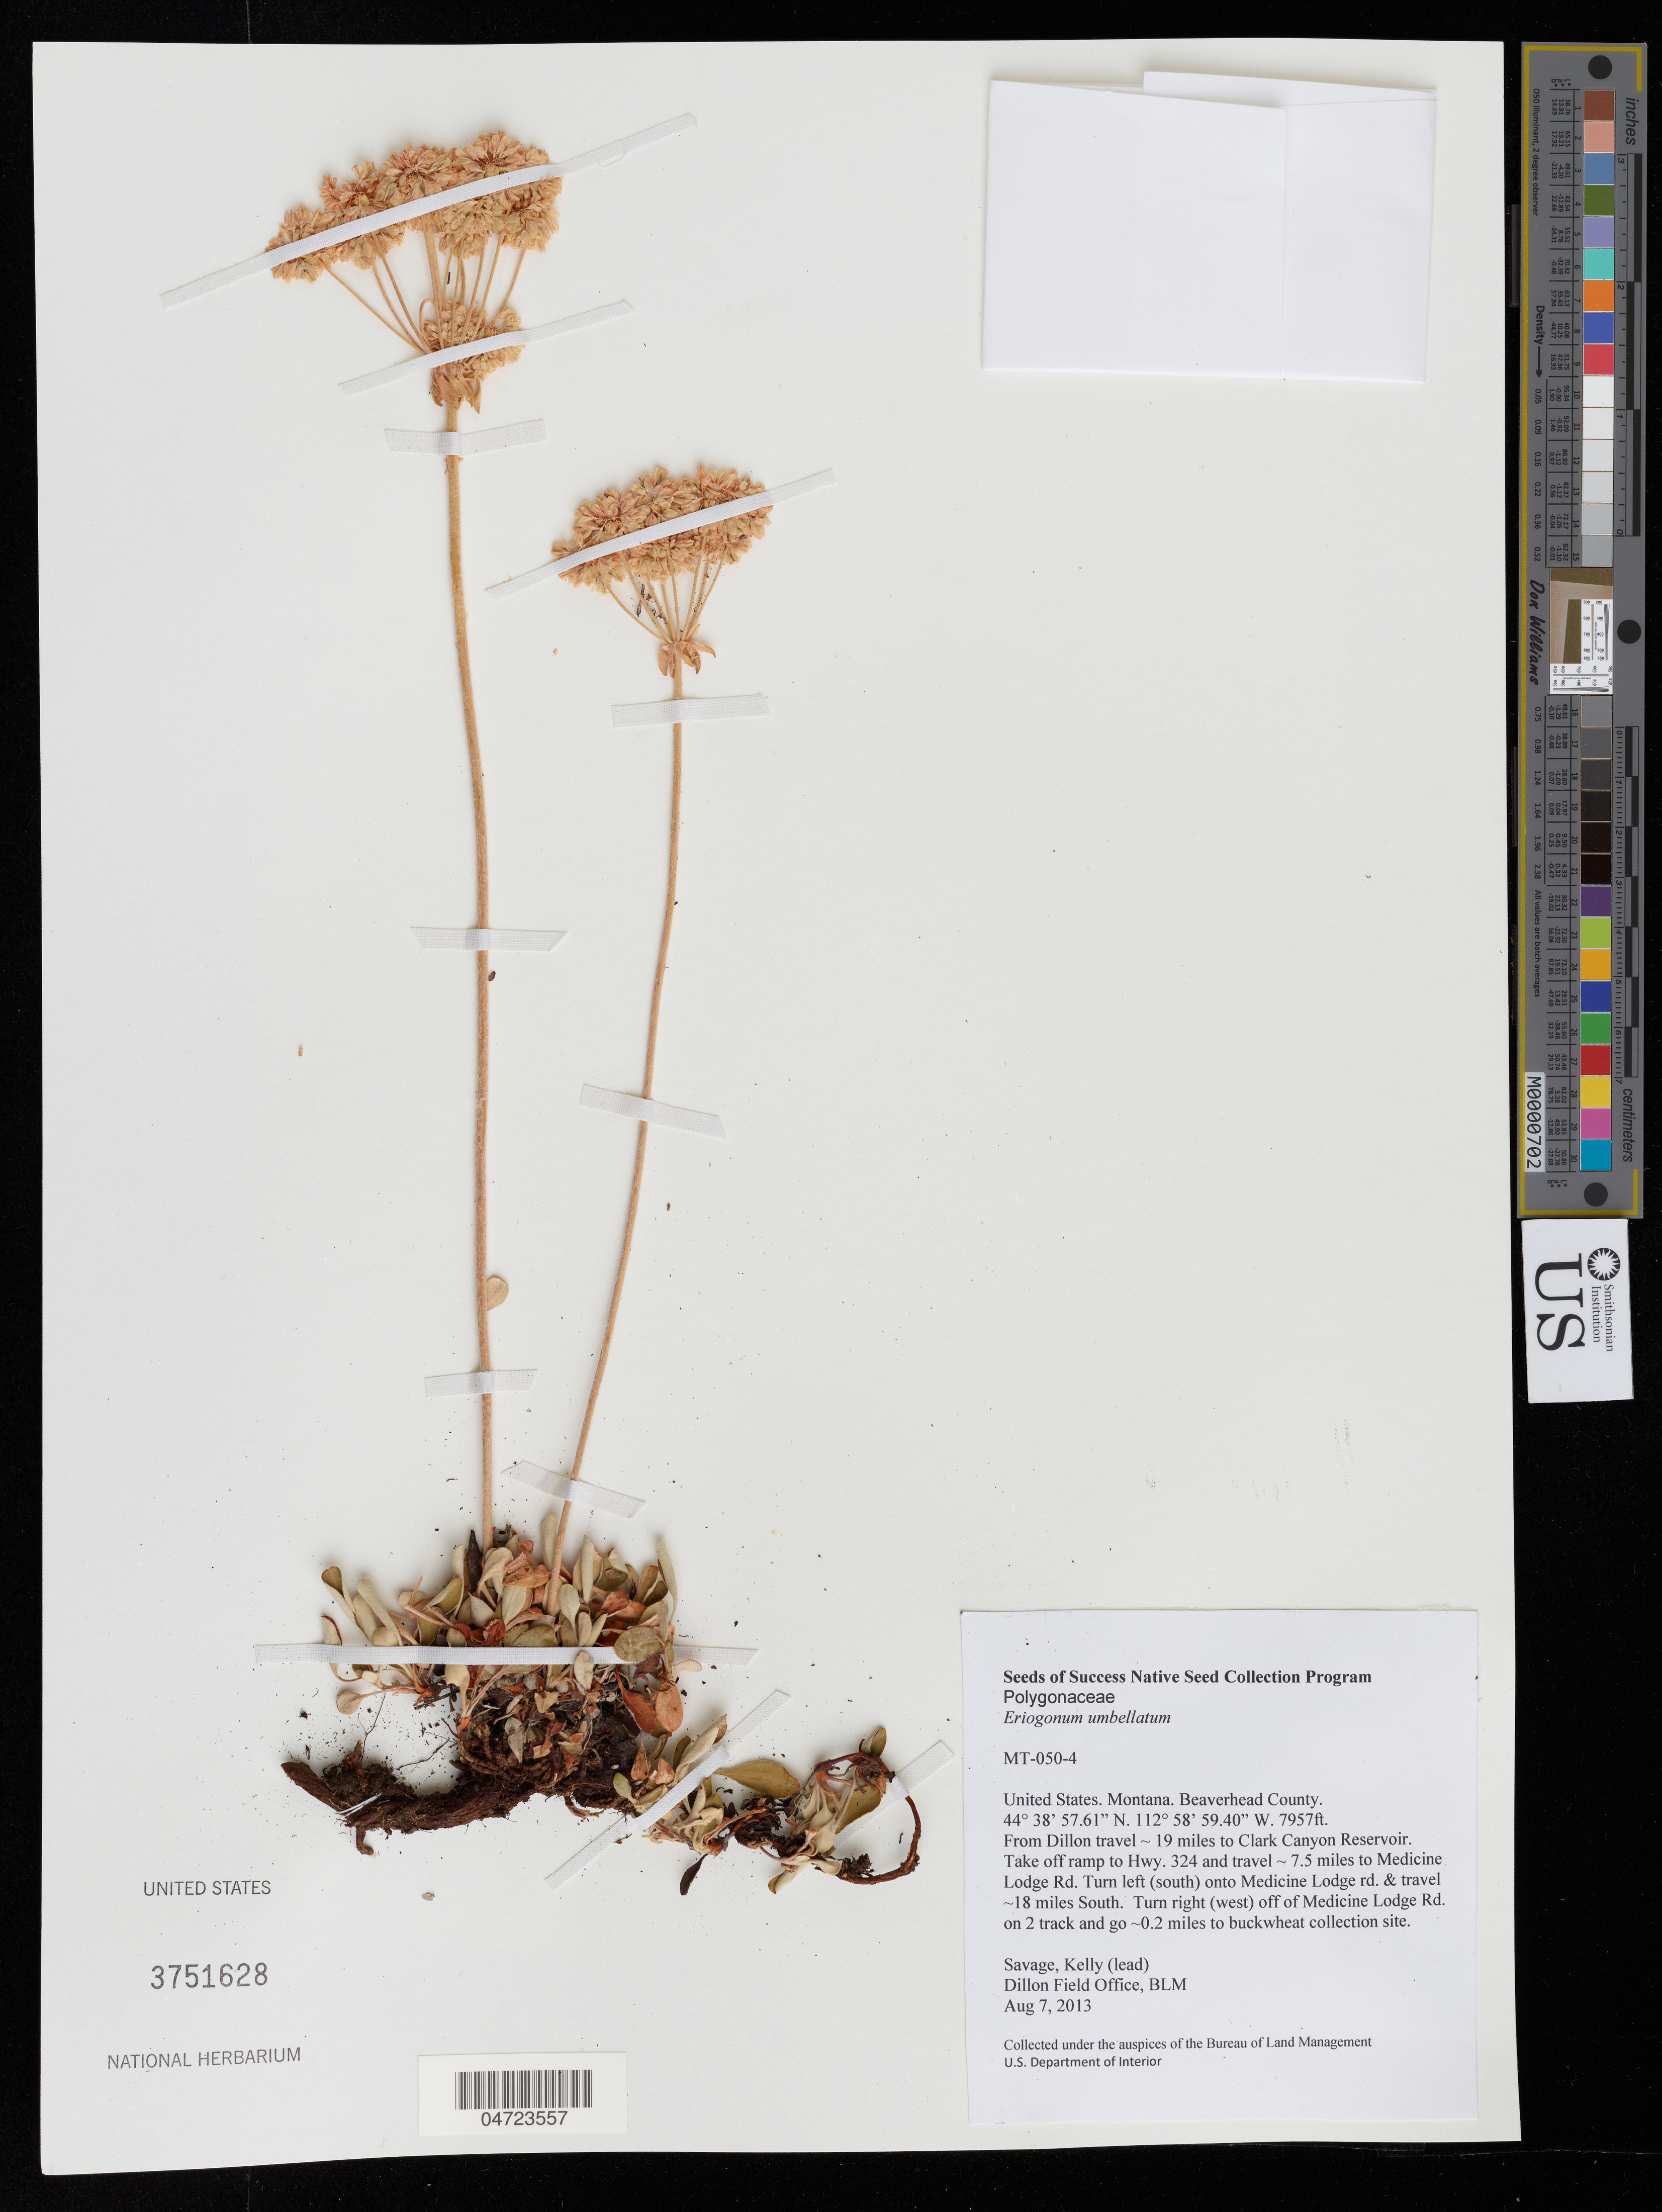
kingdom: Plantae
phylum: Tracheophyta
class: Magnoliopsida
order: Caryophyllales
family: Polygonaceae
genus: Eriogonum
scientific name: Eriogonum umbellatum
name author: Torr.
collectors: K. Savage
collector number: MT-050-4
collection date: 2013-08-07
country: United States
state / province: Montana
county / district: Beaverhead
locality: Beaverhead County. From Dillon travel ~ 19 miles to Clark Canyon Reservoir. Take off ramp to Hwy. 324 and travel ~ 7.5 miles to Medicine Lodge Rd. Turn left (south) onto Medicine Lodge rd. & travel ~18 miles South. Turn right (west) off of Medicine Lodge Rd. on 2 track and go ~0.2 miles to buckwheat collection site.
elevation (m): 2425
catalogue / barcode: US 3751628